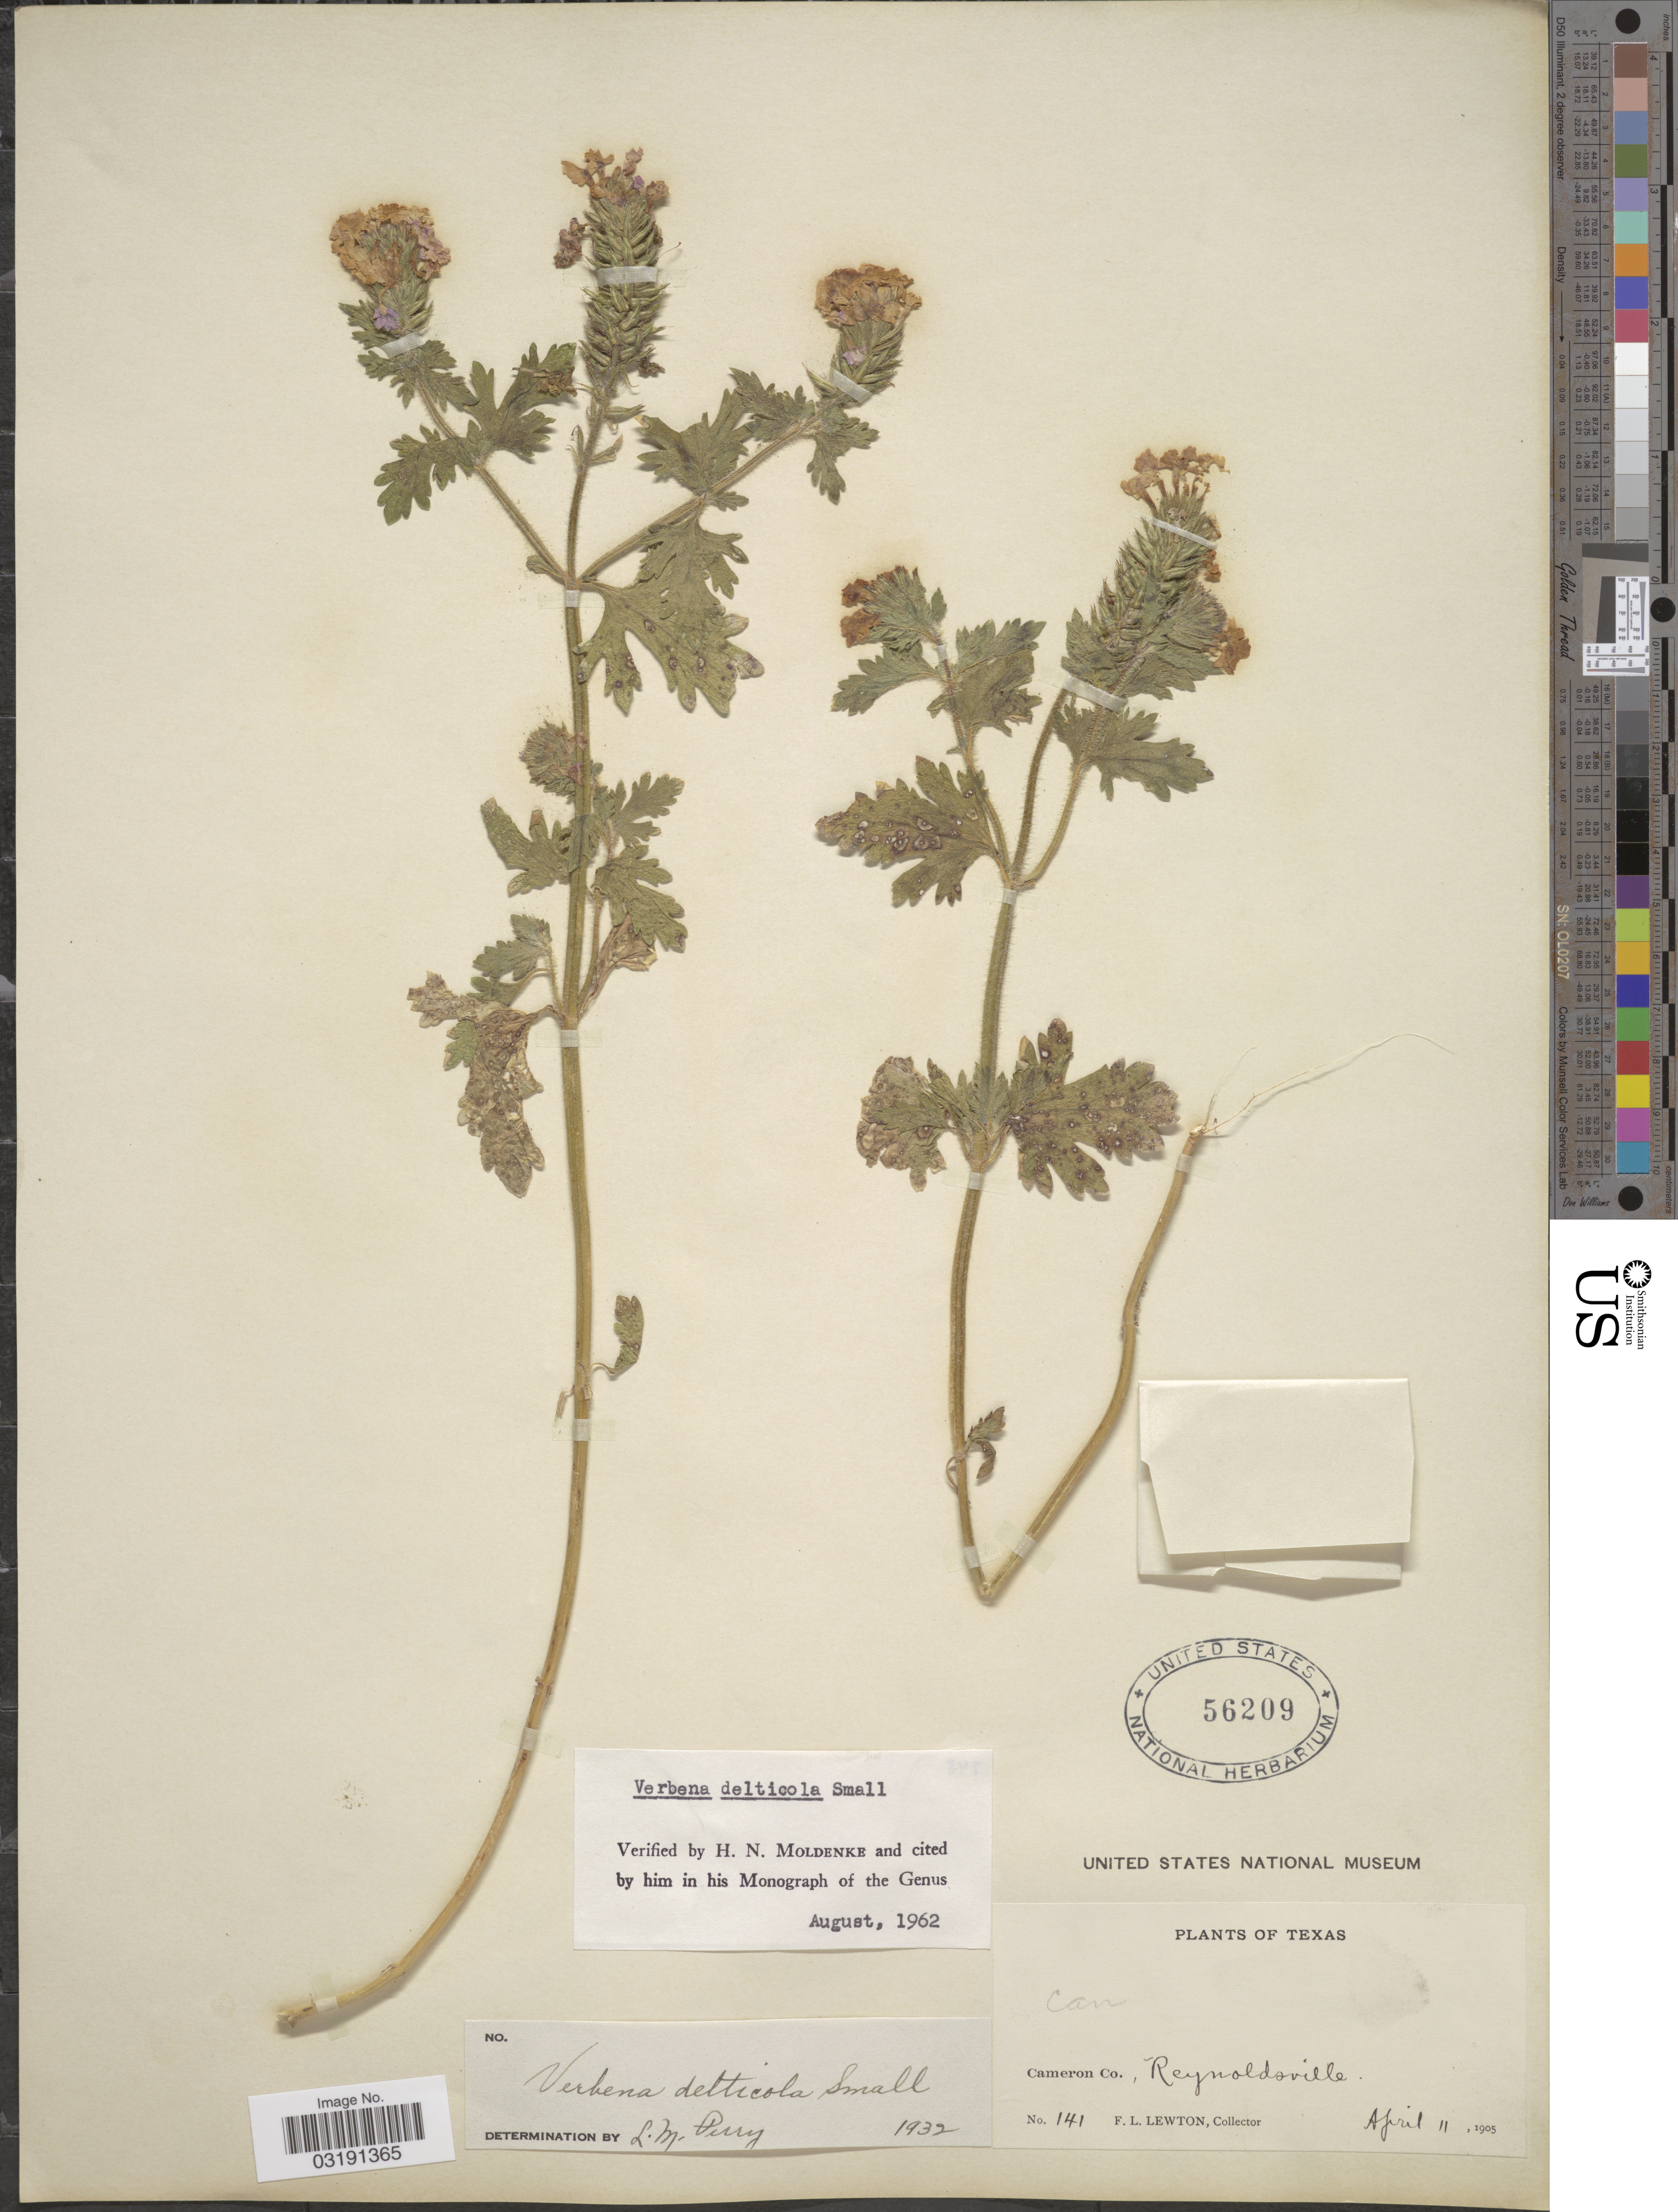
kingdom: Plantae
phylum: Tracheophyta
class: Magnoliopsida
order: Lamiales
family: Verbenaceae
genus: Verbena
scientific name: Verbena delticola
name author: Small ex Perry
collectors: F. L. Lewton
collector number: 141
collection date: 1905-04-11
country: United States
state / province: Texas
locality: Cameron Co., Reynoldsville.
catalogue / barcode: US 56209